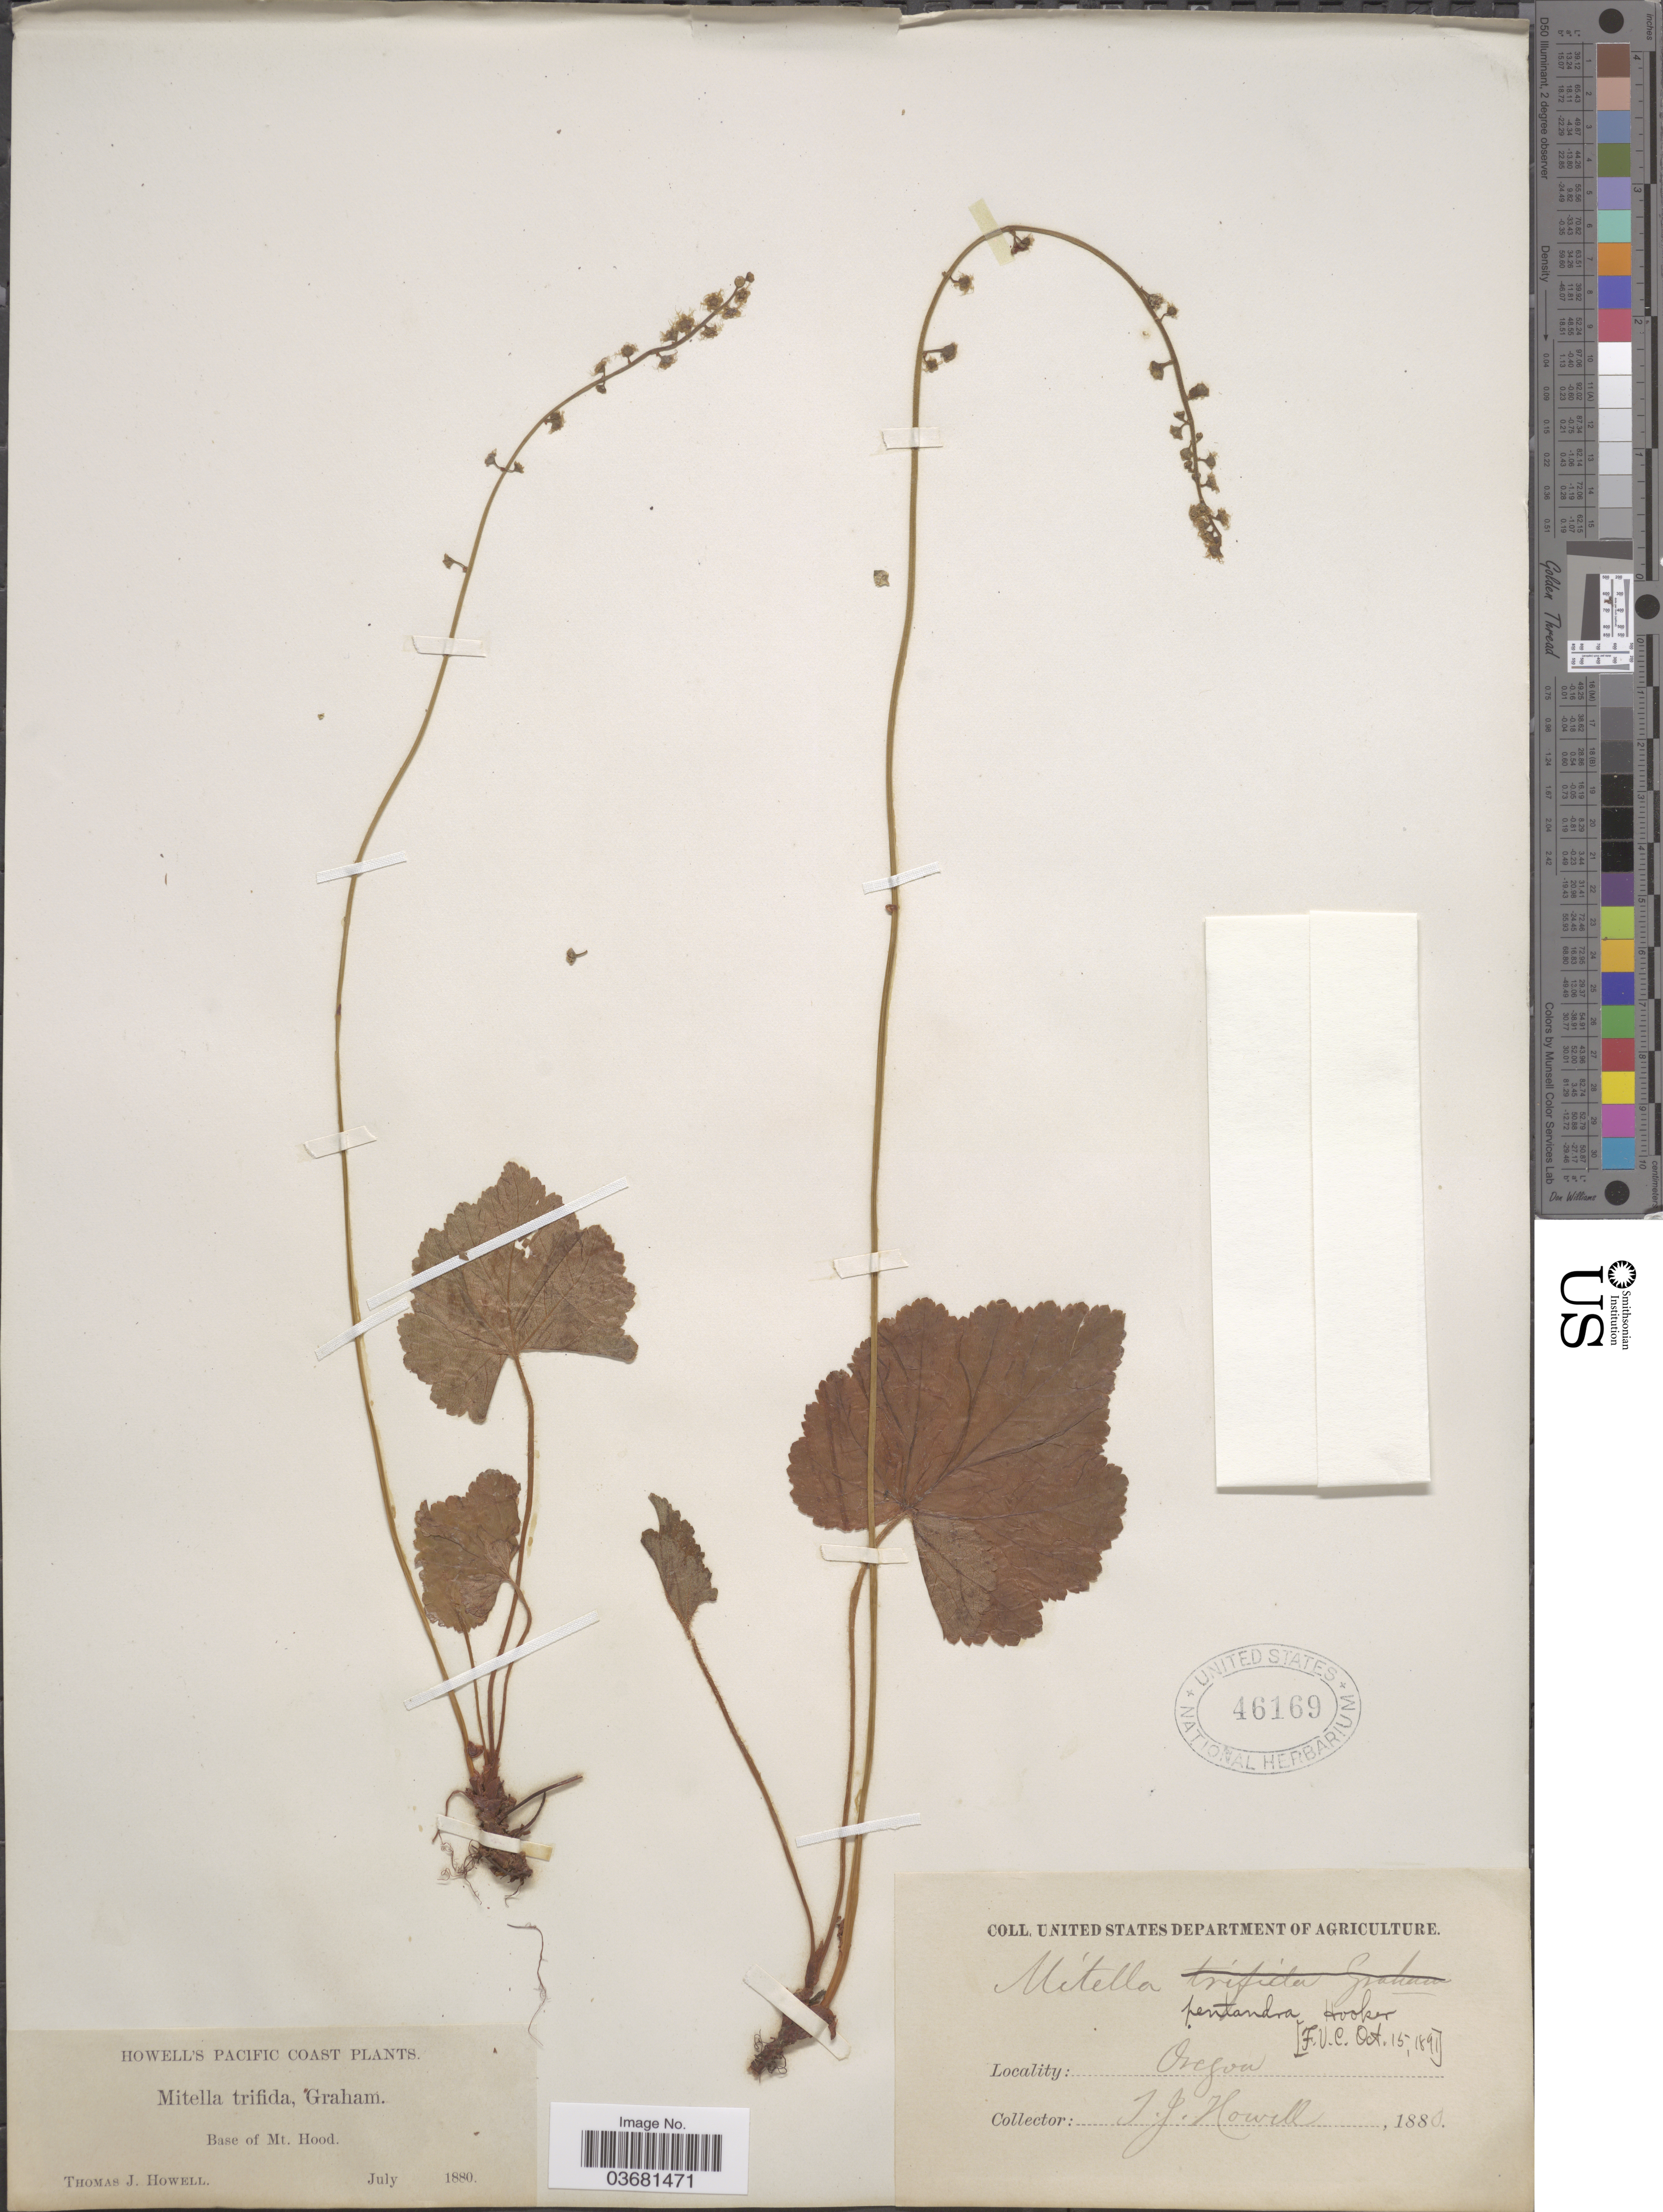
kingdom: Plantae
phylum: Tracheophyta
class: Magnoliopsida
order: Saxifragales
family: Saxifragaceae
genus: Mitella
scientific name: Mitella pentandra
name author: Hook.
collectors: T. J. Howell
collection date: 1880-07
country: United States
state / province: Oregon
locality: Pacific Coast. Base of Mt. Hood.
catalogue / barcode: US 46169